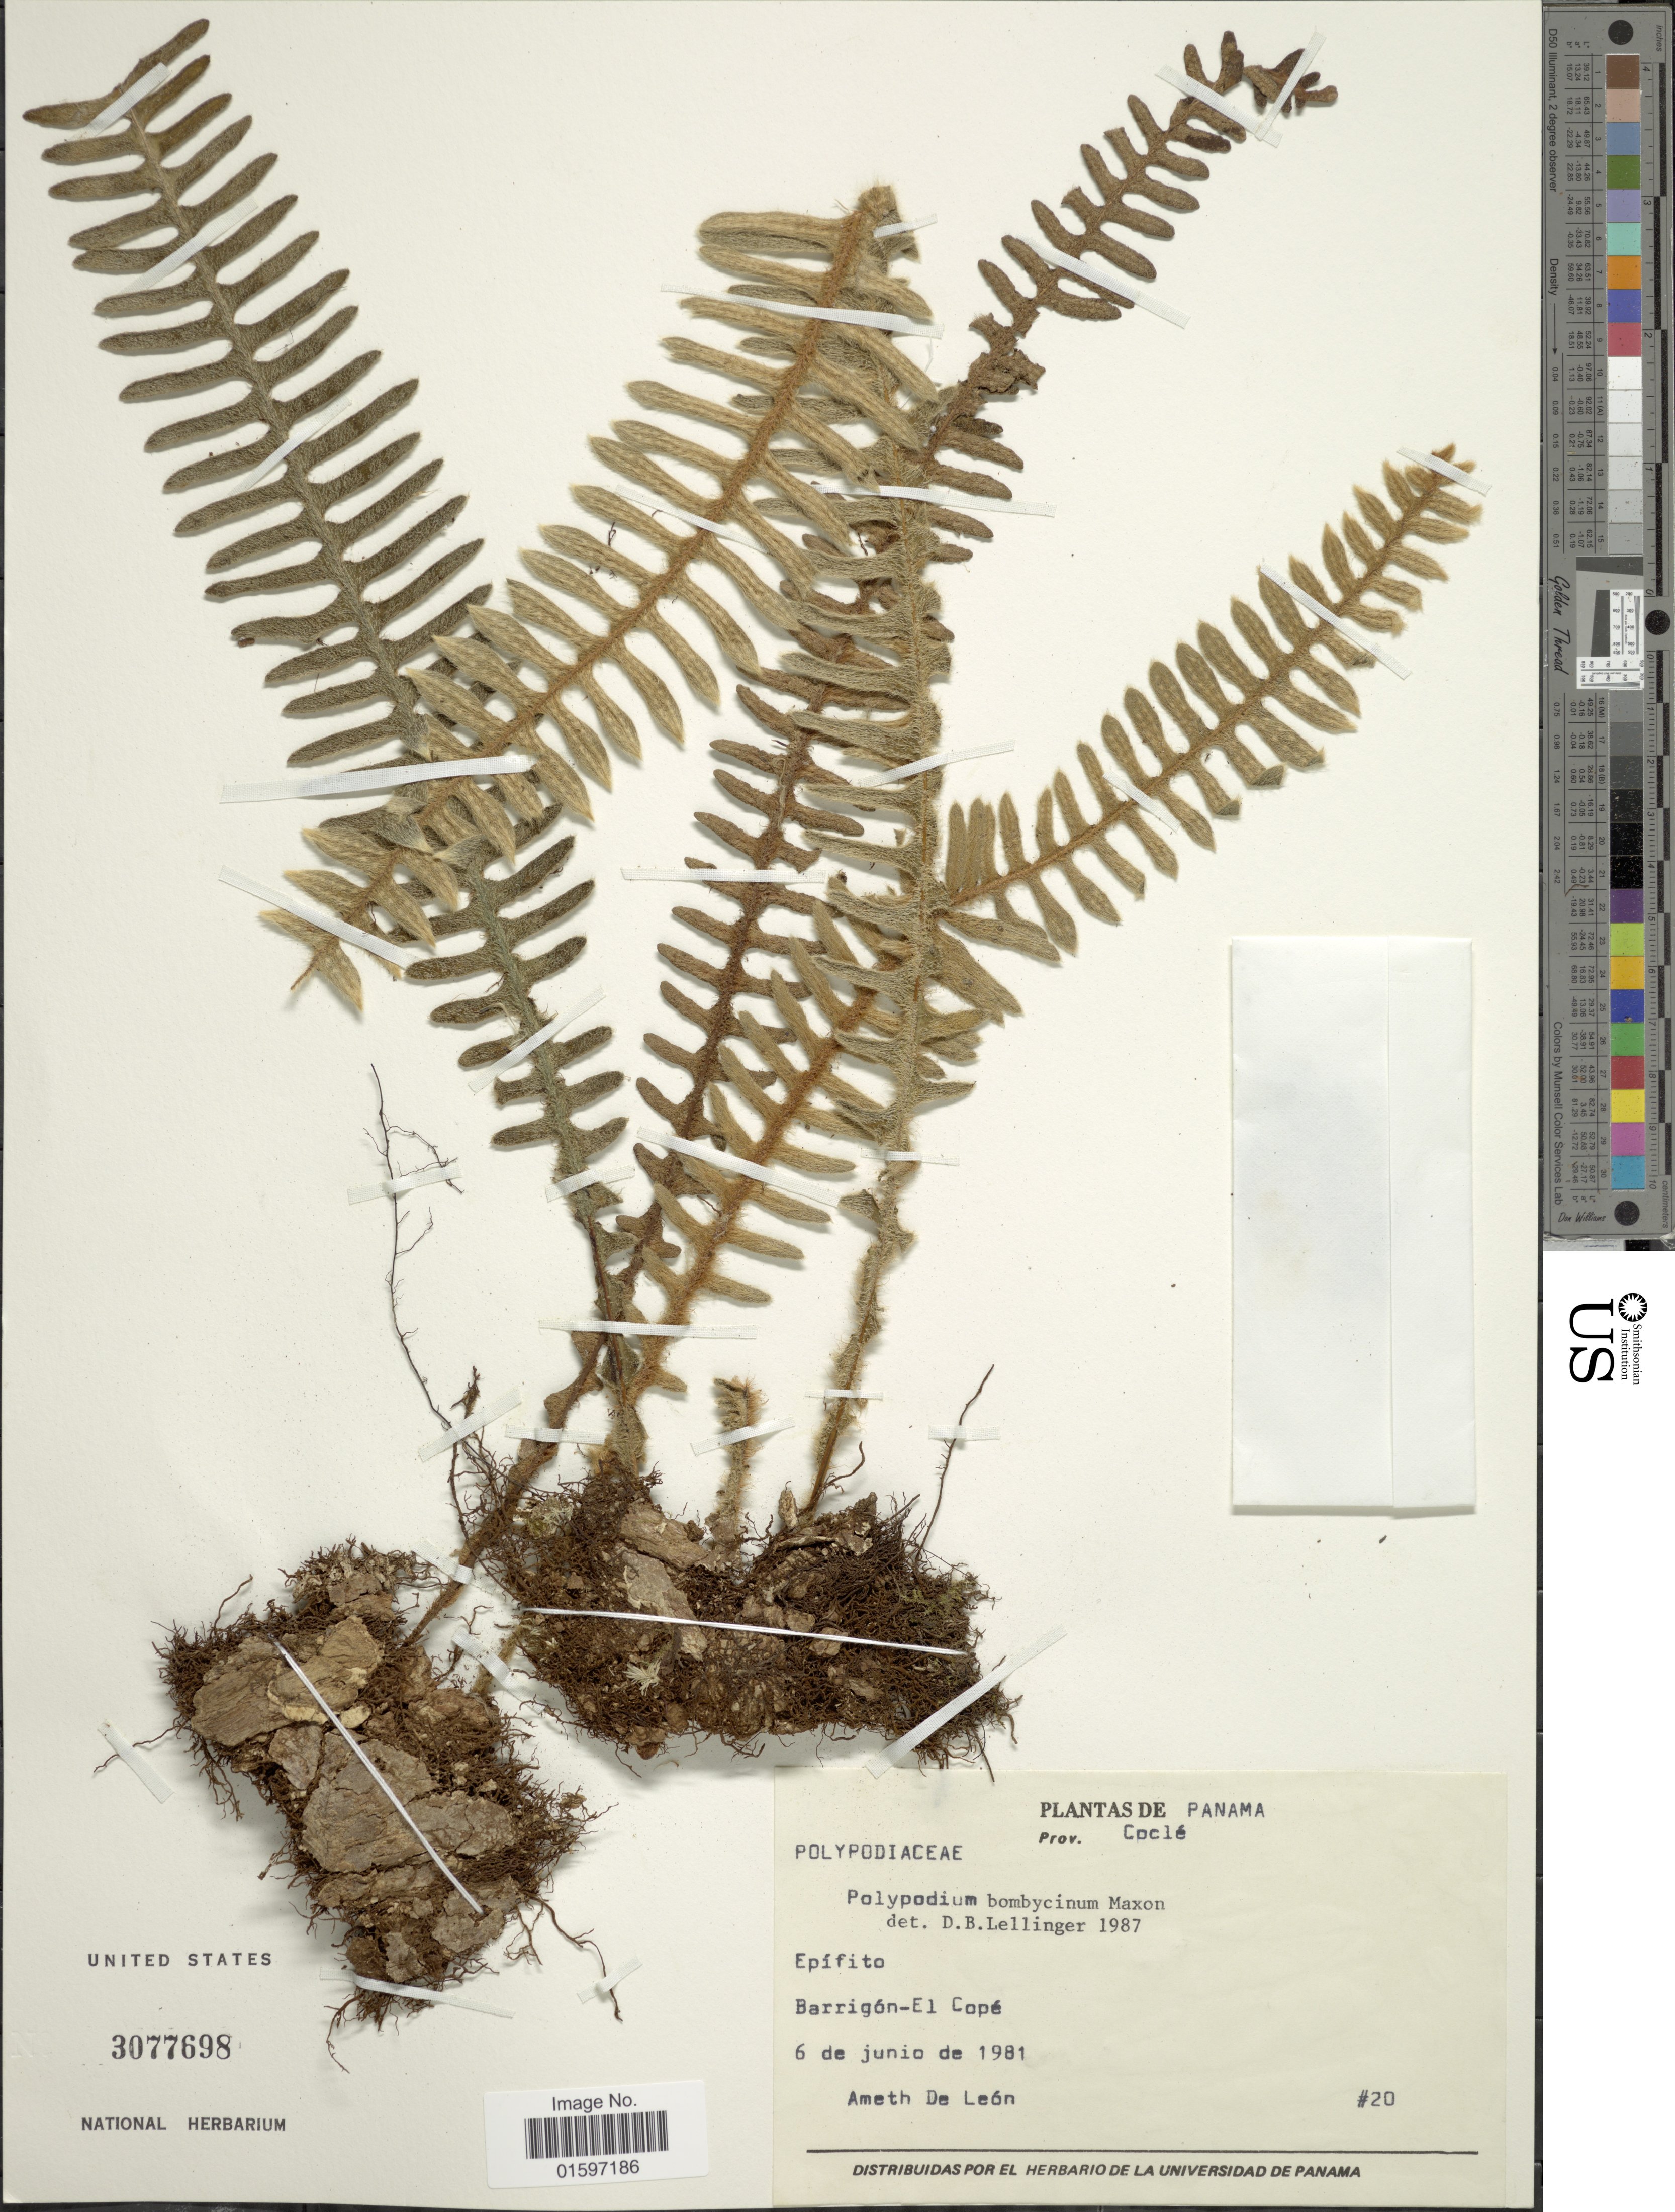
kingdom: Plantae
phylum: Tracheophyta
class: Polypodiopsida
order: Polypodiales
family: Polypodiaceae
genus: Pleopeltis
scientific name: Pleopeltis bombycina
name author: (Maxon) A.R. Sm.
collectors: A. León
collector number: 20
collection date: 1981-06-06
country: Panama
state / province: Coclé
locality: Barrigón- El Copé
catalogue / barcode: US 3077698